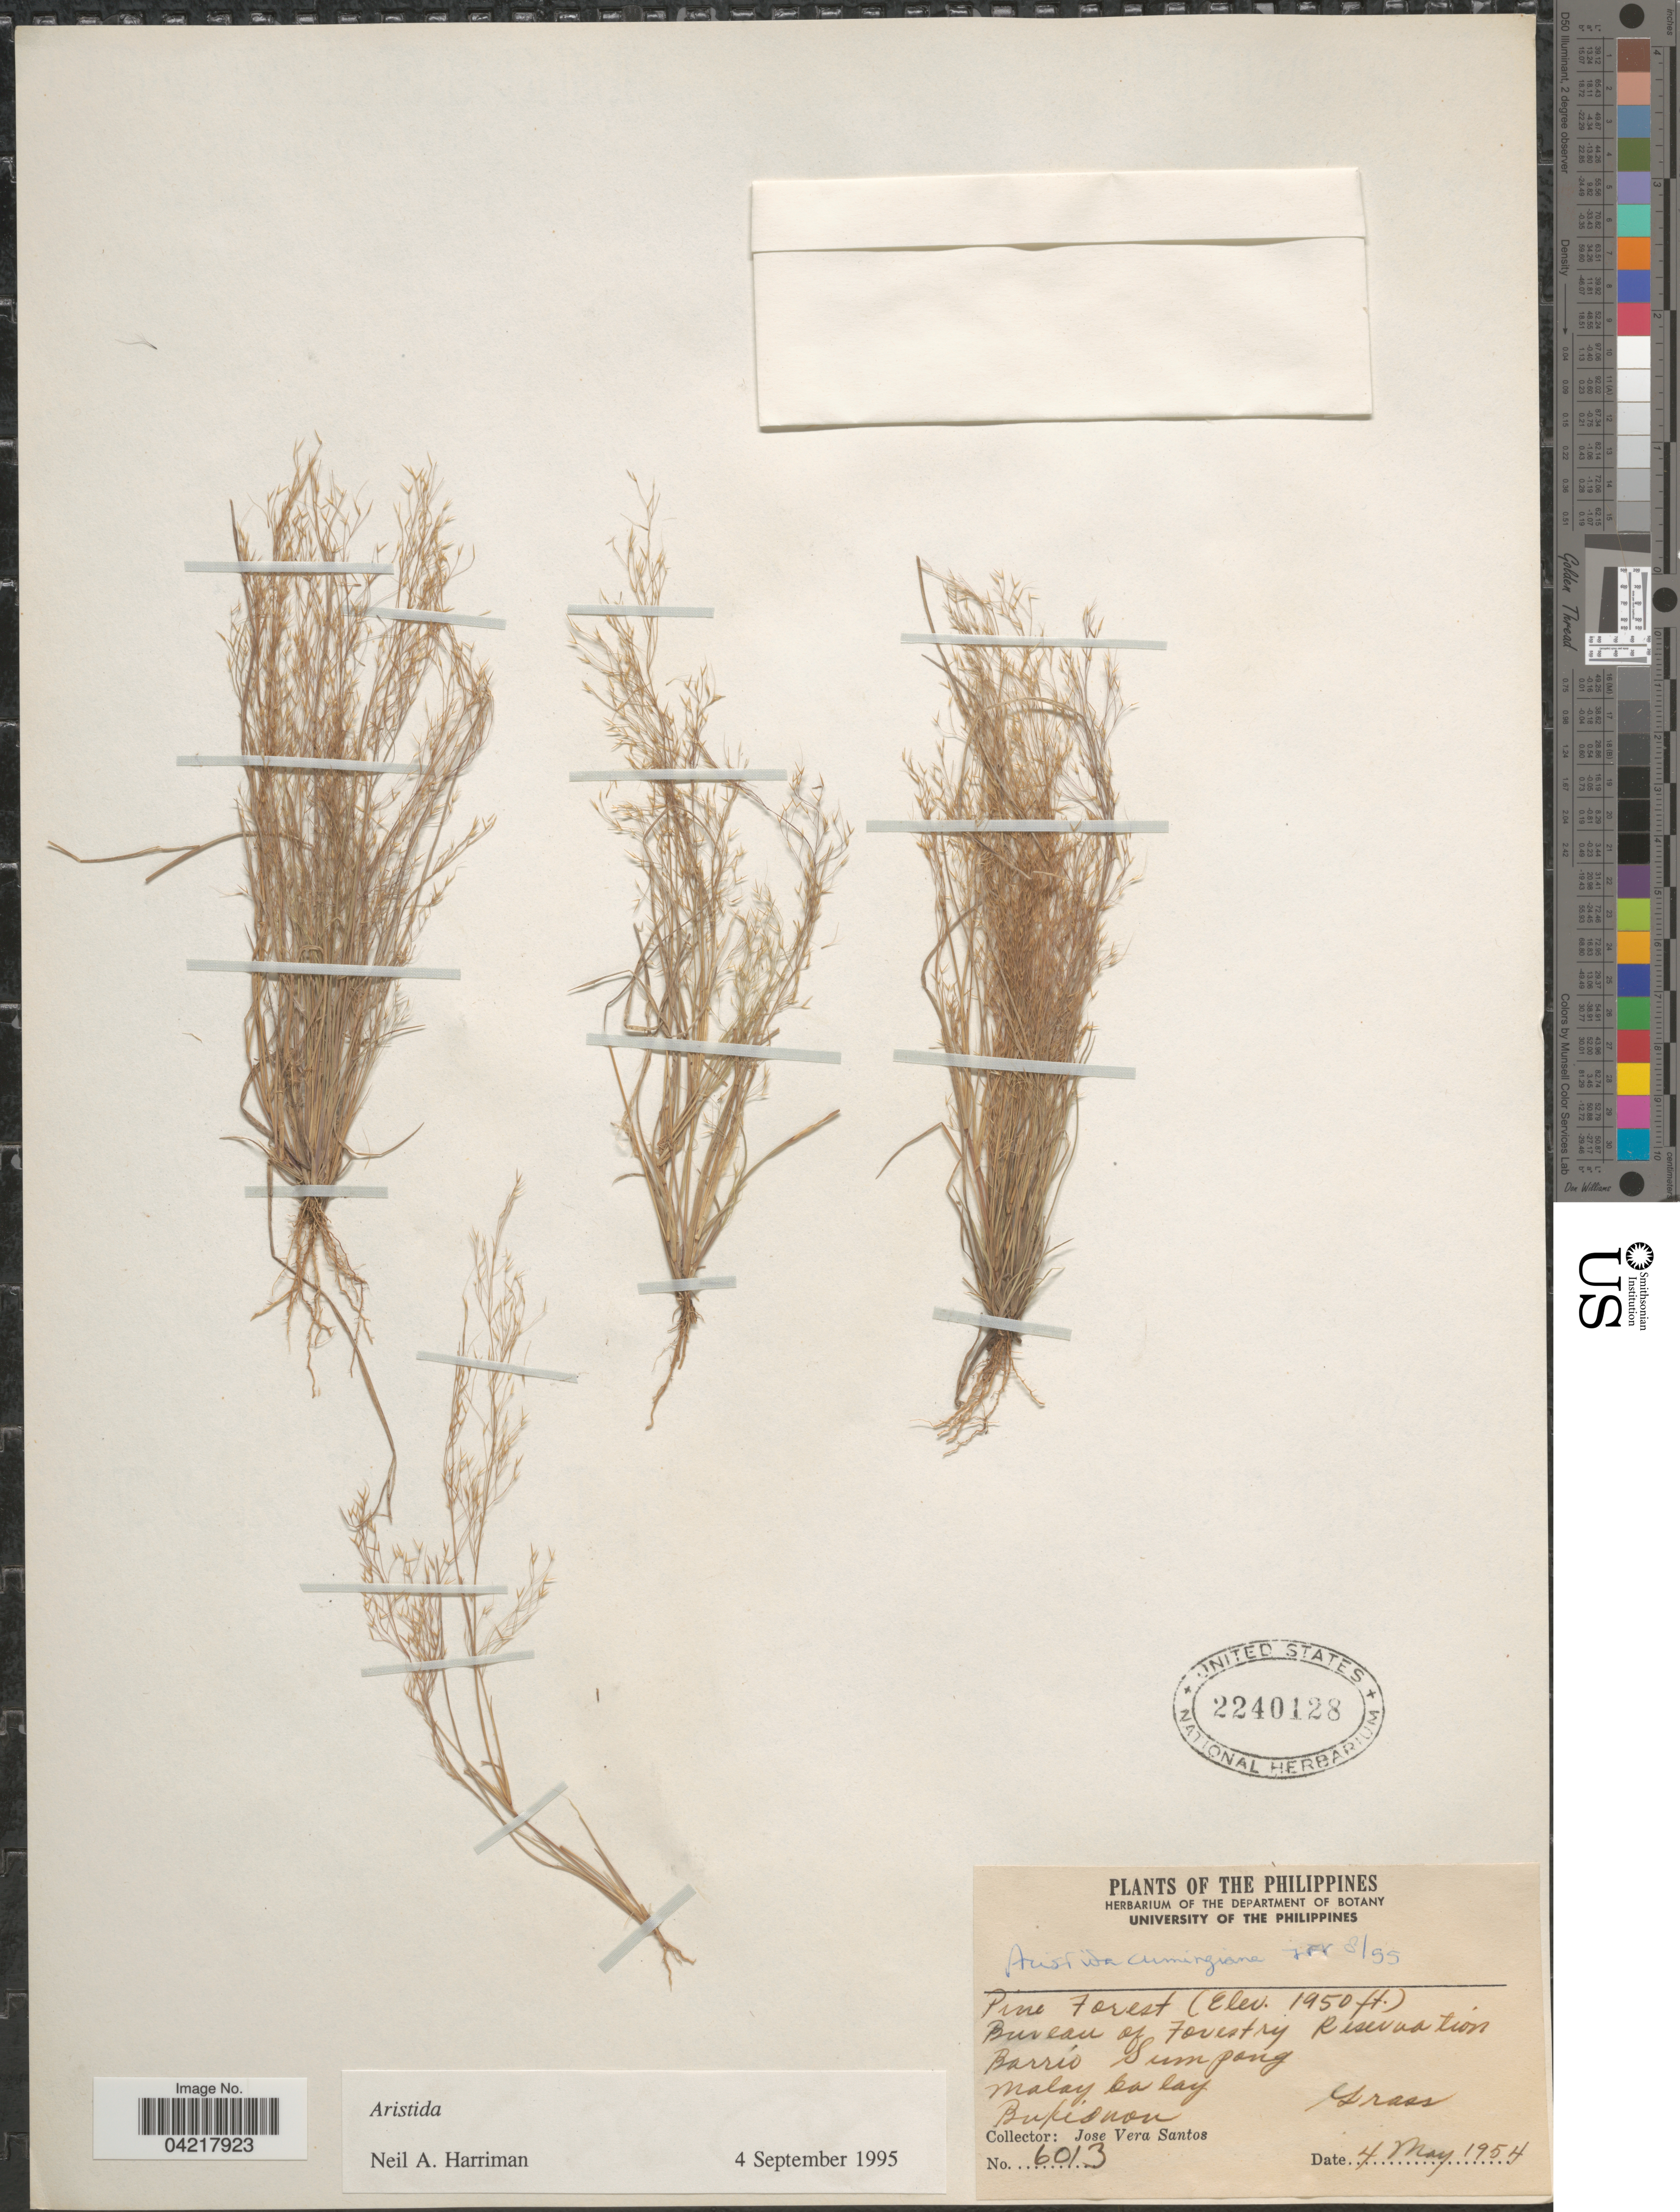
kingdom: Plantae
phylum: Tracheophyta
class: Liliopsida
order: Poales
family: Poaceae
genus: Aristida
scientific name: Aristida cumingiana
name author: Trin. & Rupr.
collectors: J. Santos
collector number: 6013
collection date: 1954-05-04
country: Philippines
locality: Bureau of Forestry Reservation. Barrio Sumpong. Malay Balay. Bukidnon.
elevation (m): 594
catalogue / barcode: US 2240128